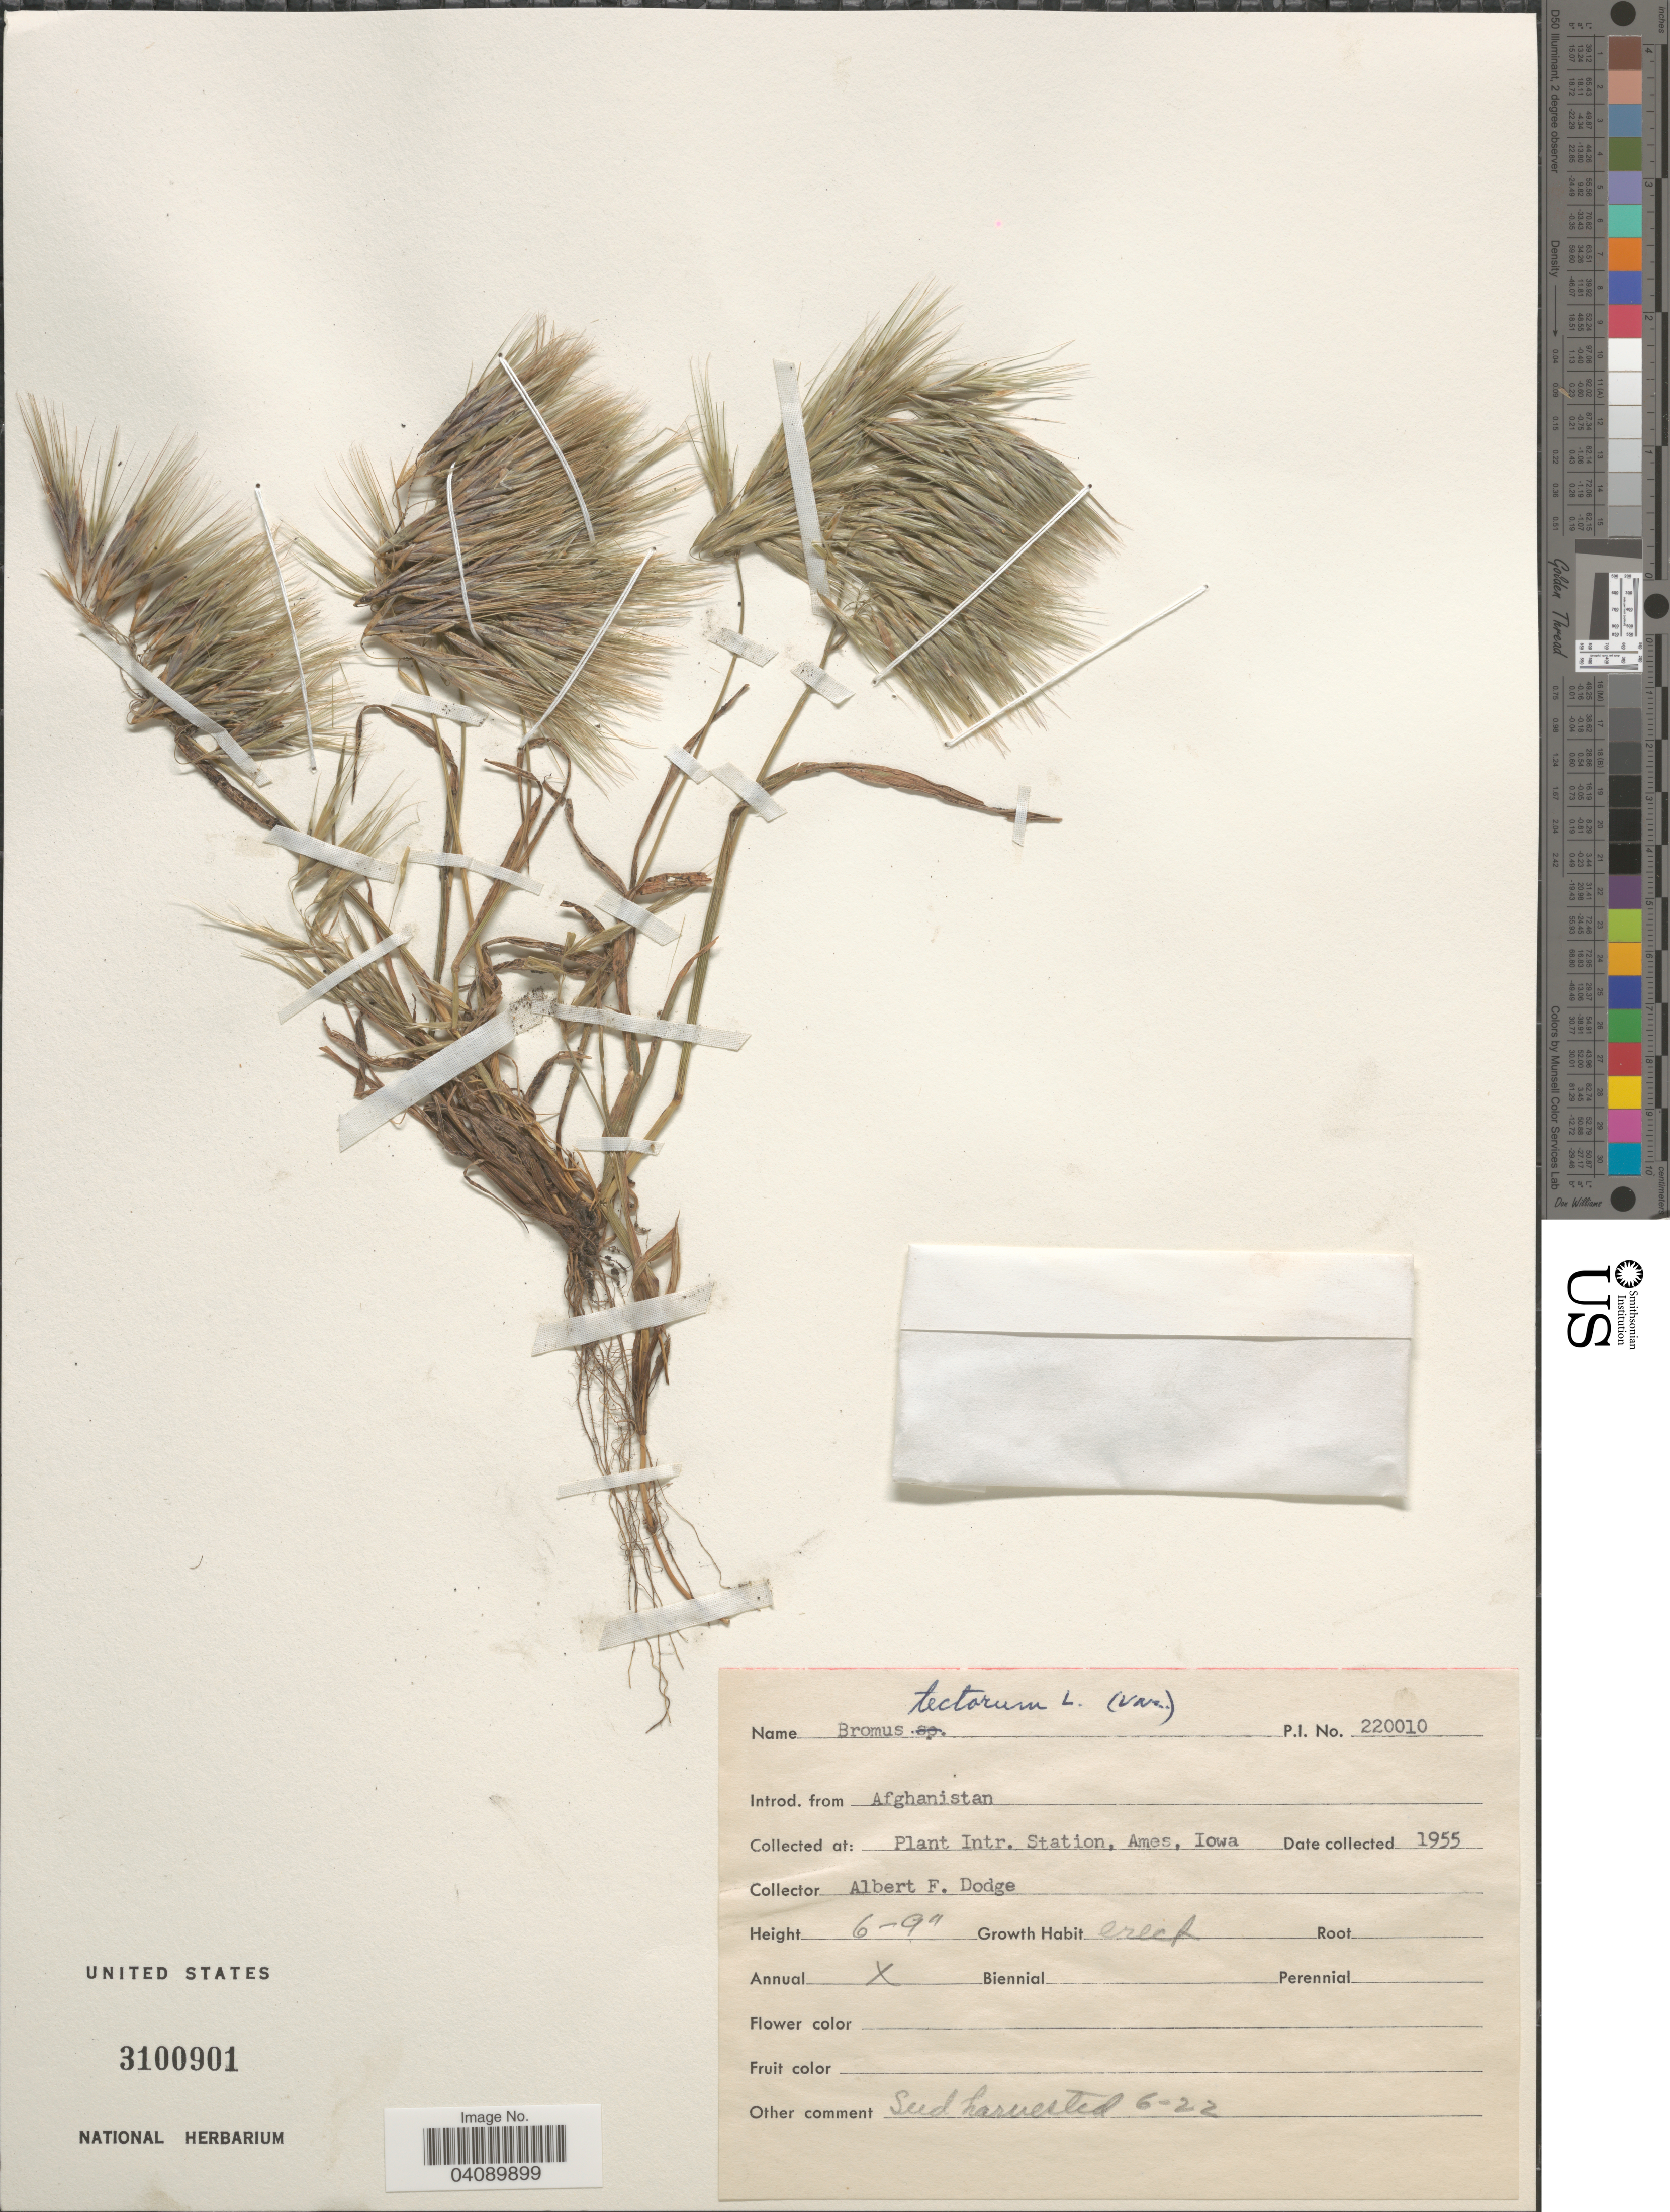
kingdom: Plantae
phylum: Tracheophyta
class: Liliopsida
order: Poales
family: Poaceae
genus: Bromus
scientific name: Bromus tectorum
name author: L.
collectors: A. Dodge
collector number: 220010?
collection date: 1955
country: United States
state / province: Iowa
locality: Plant Intr. Station, Ames.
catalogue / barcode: US 3100901